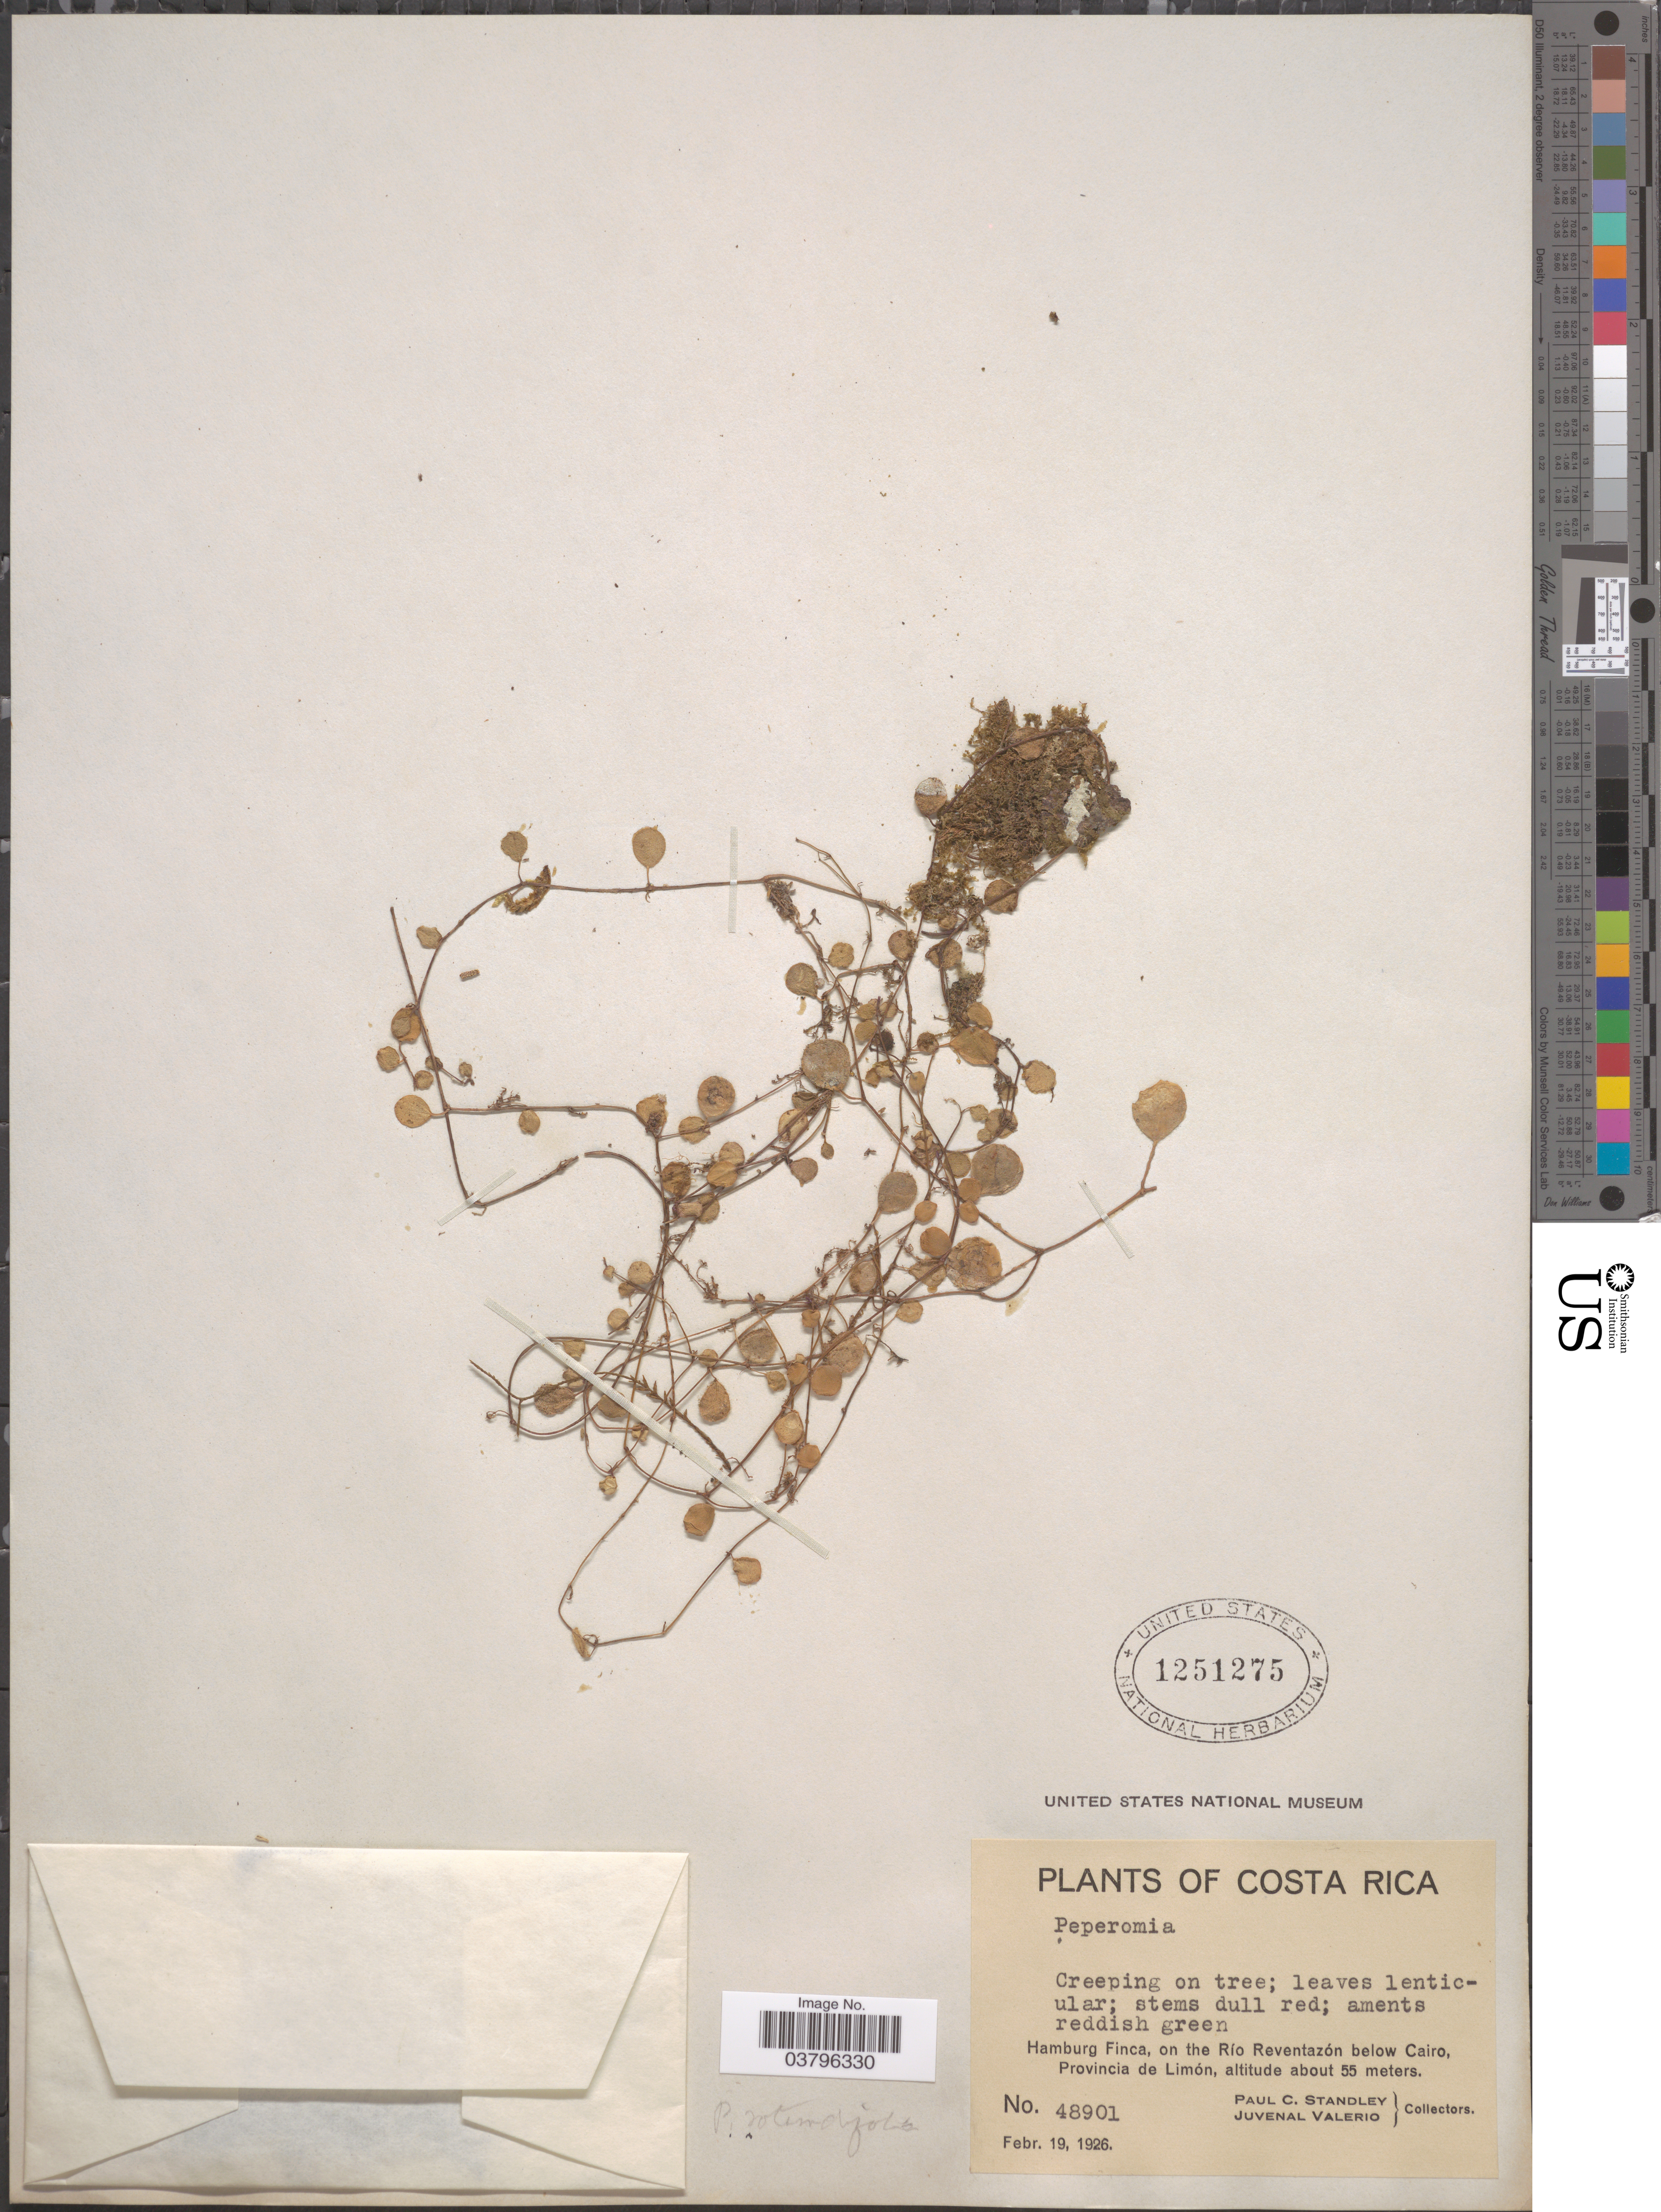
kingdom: Plantae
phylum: Tracheophyta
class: Magnoliopsida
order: Piperales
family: Piperaceae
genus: Peperomia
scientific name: Peperomia rotundifolia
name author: (L.) Kunth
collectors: P. C. Standley & J. Valerio R.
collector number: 48901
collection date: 1926-02-19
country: Costa Rica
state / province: Limón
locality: Hamburg Finca, on the Río Reventazón below Cairo.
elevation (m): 55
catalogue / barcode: US 1251275